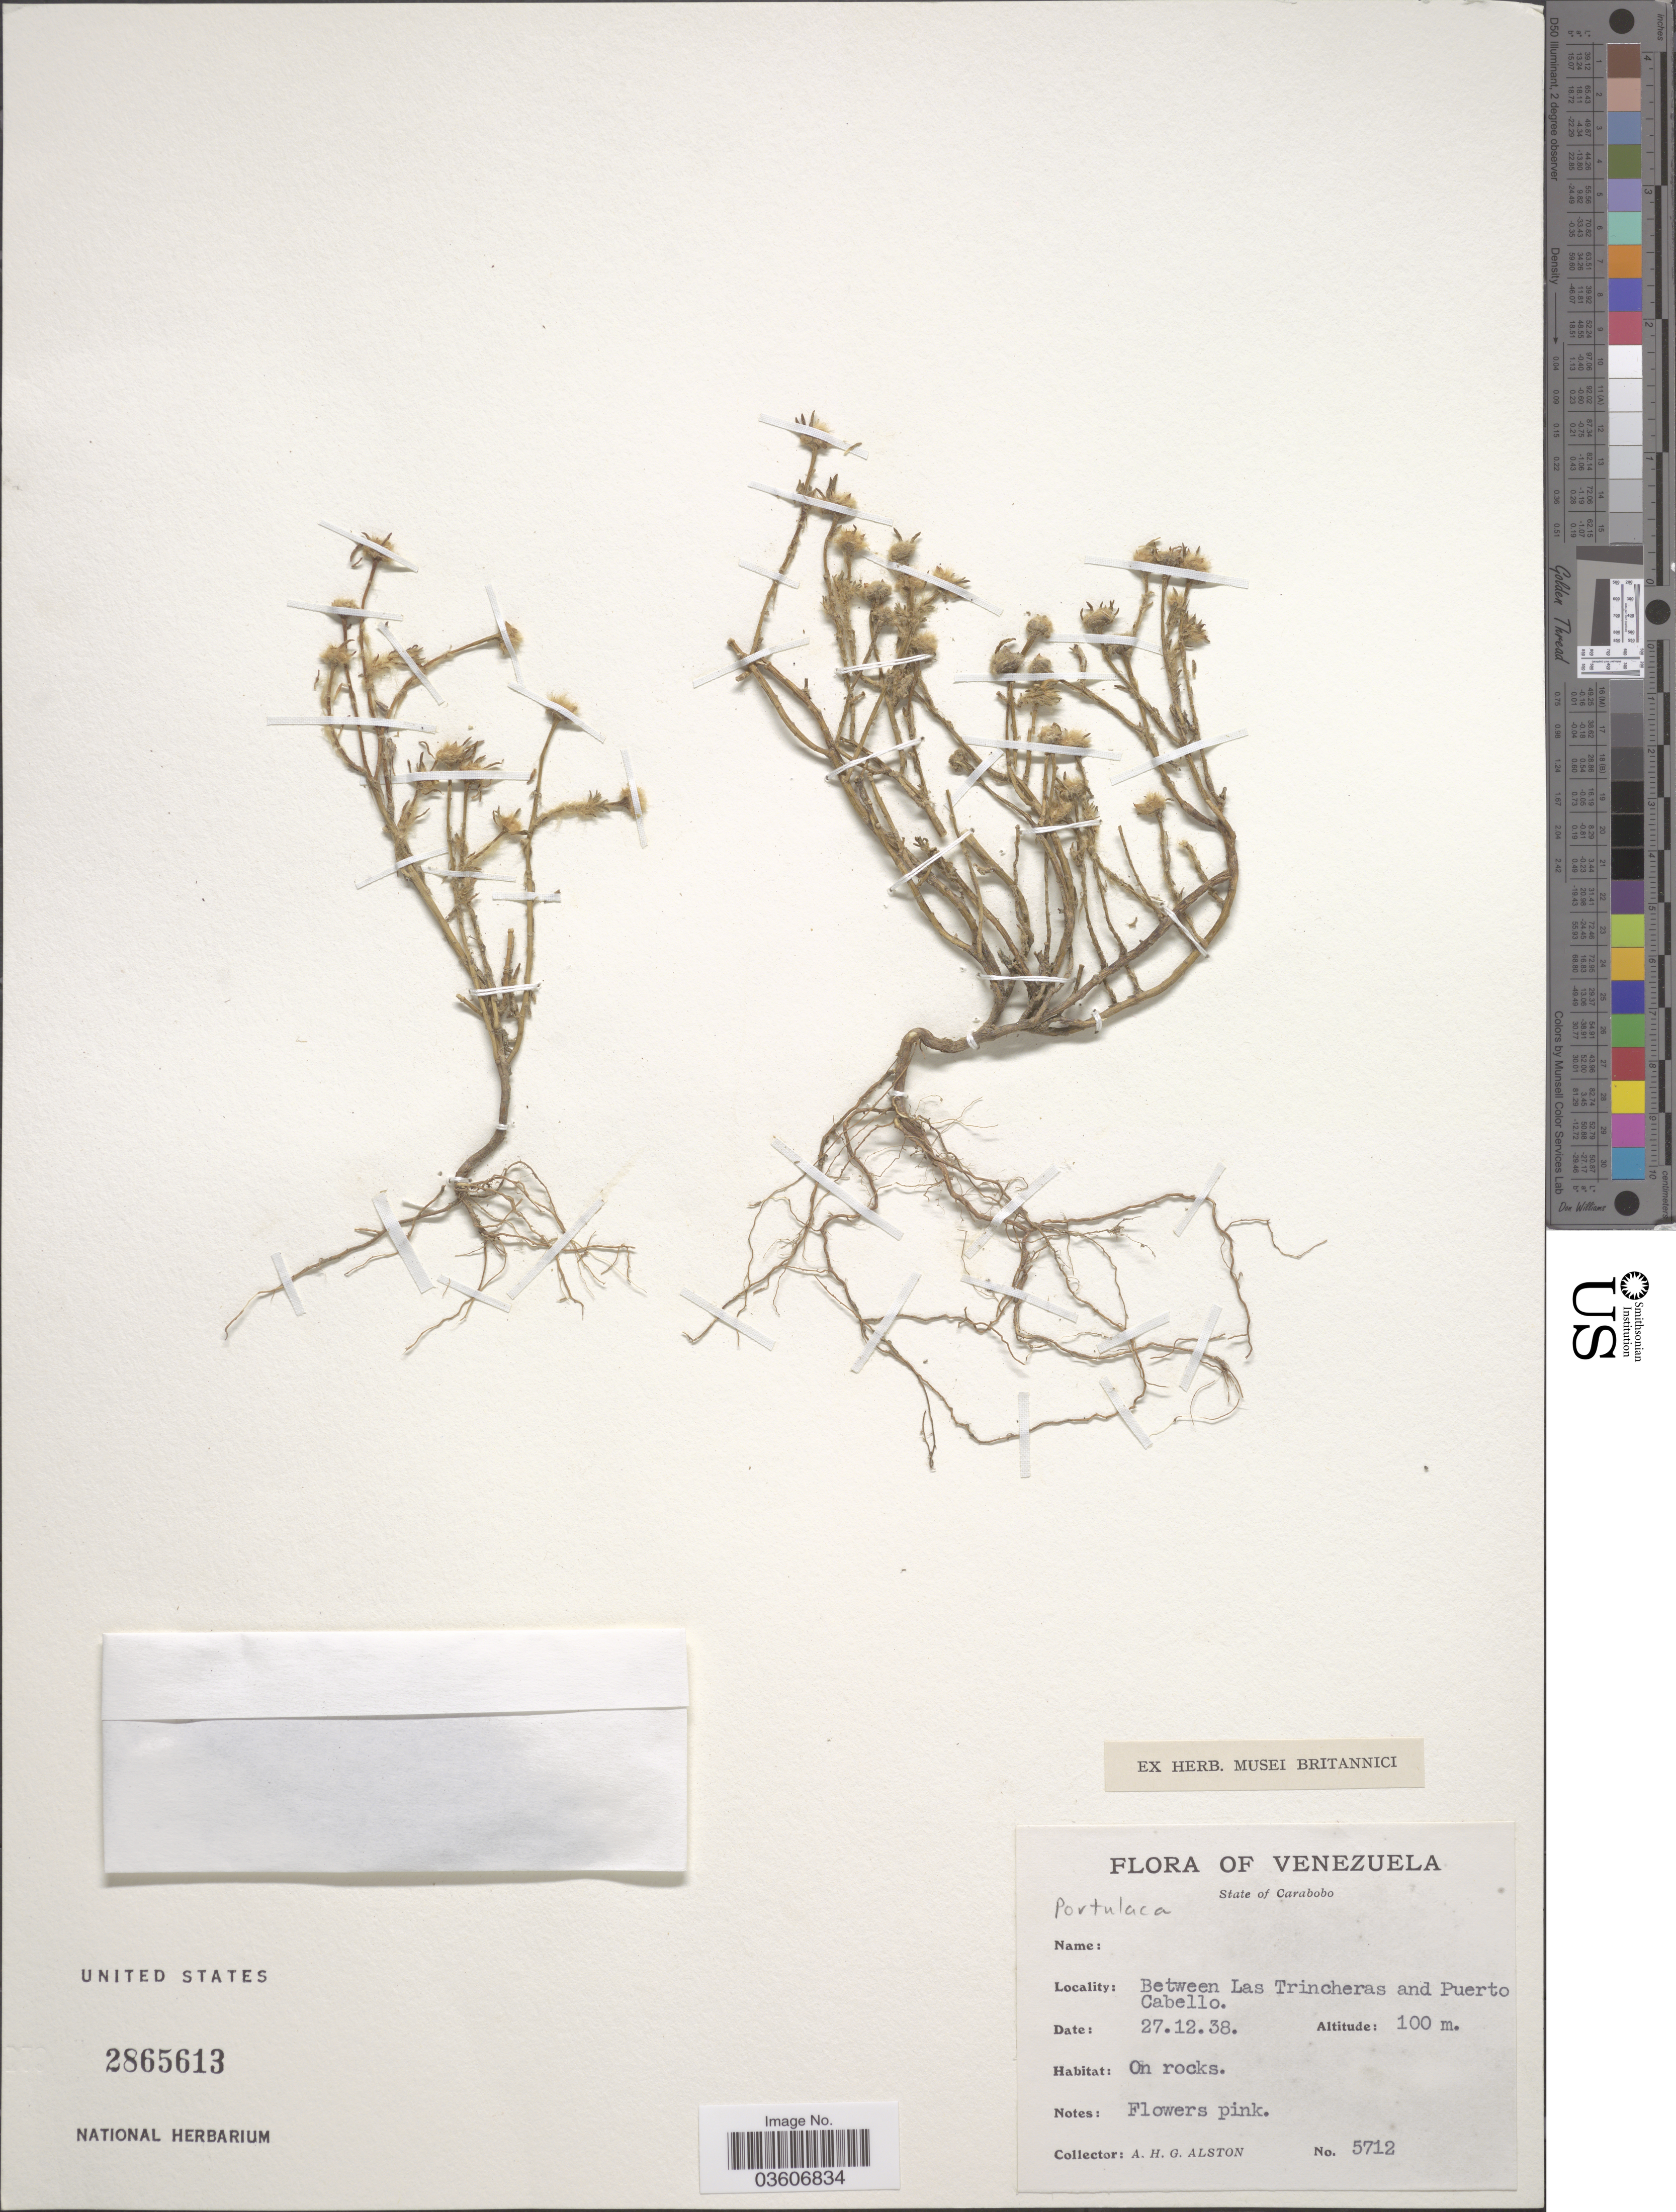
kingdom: Plantae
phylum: Tracheophyta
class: Magnoliopsida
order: Caryophyllales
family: Portulacaceae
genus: Portulaca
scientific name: Portulaca sp.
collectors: A. H. Alston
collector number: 5712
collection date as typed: Transcribed d/m/y: 27/12/38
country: Venezuela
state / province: Carabobo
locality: Between Las Trincheras and Puerto Cabello.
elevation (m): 100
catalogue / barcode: US 2865613